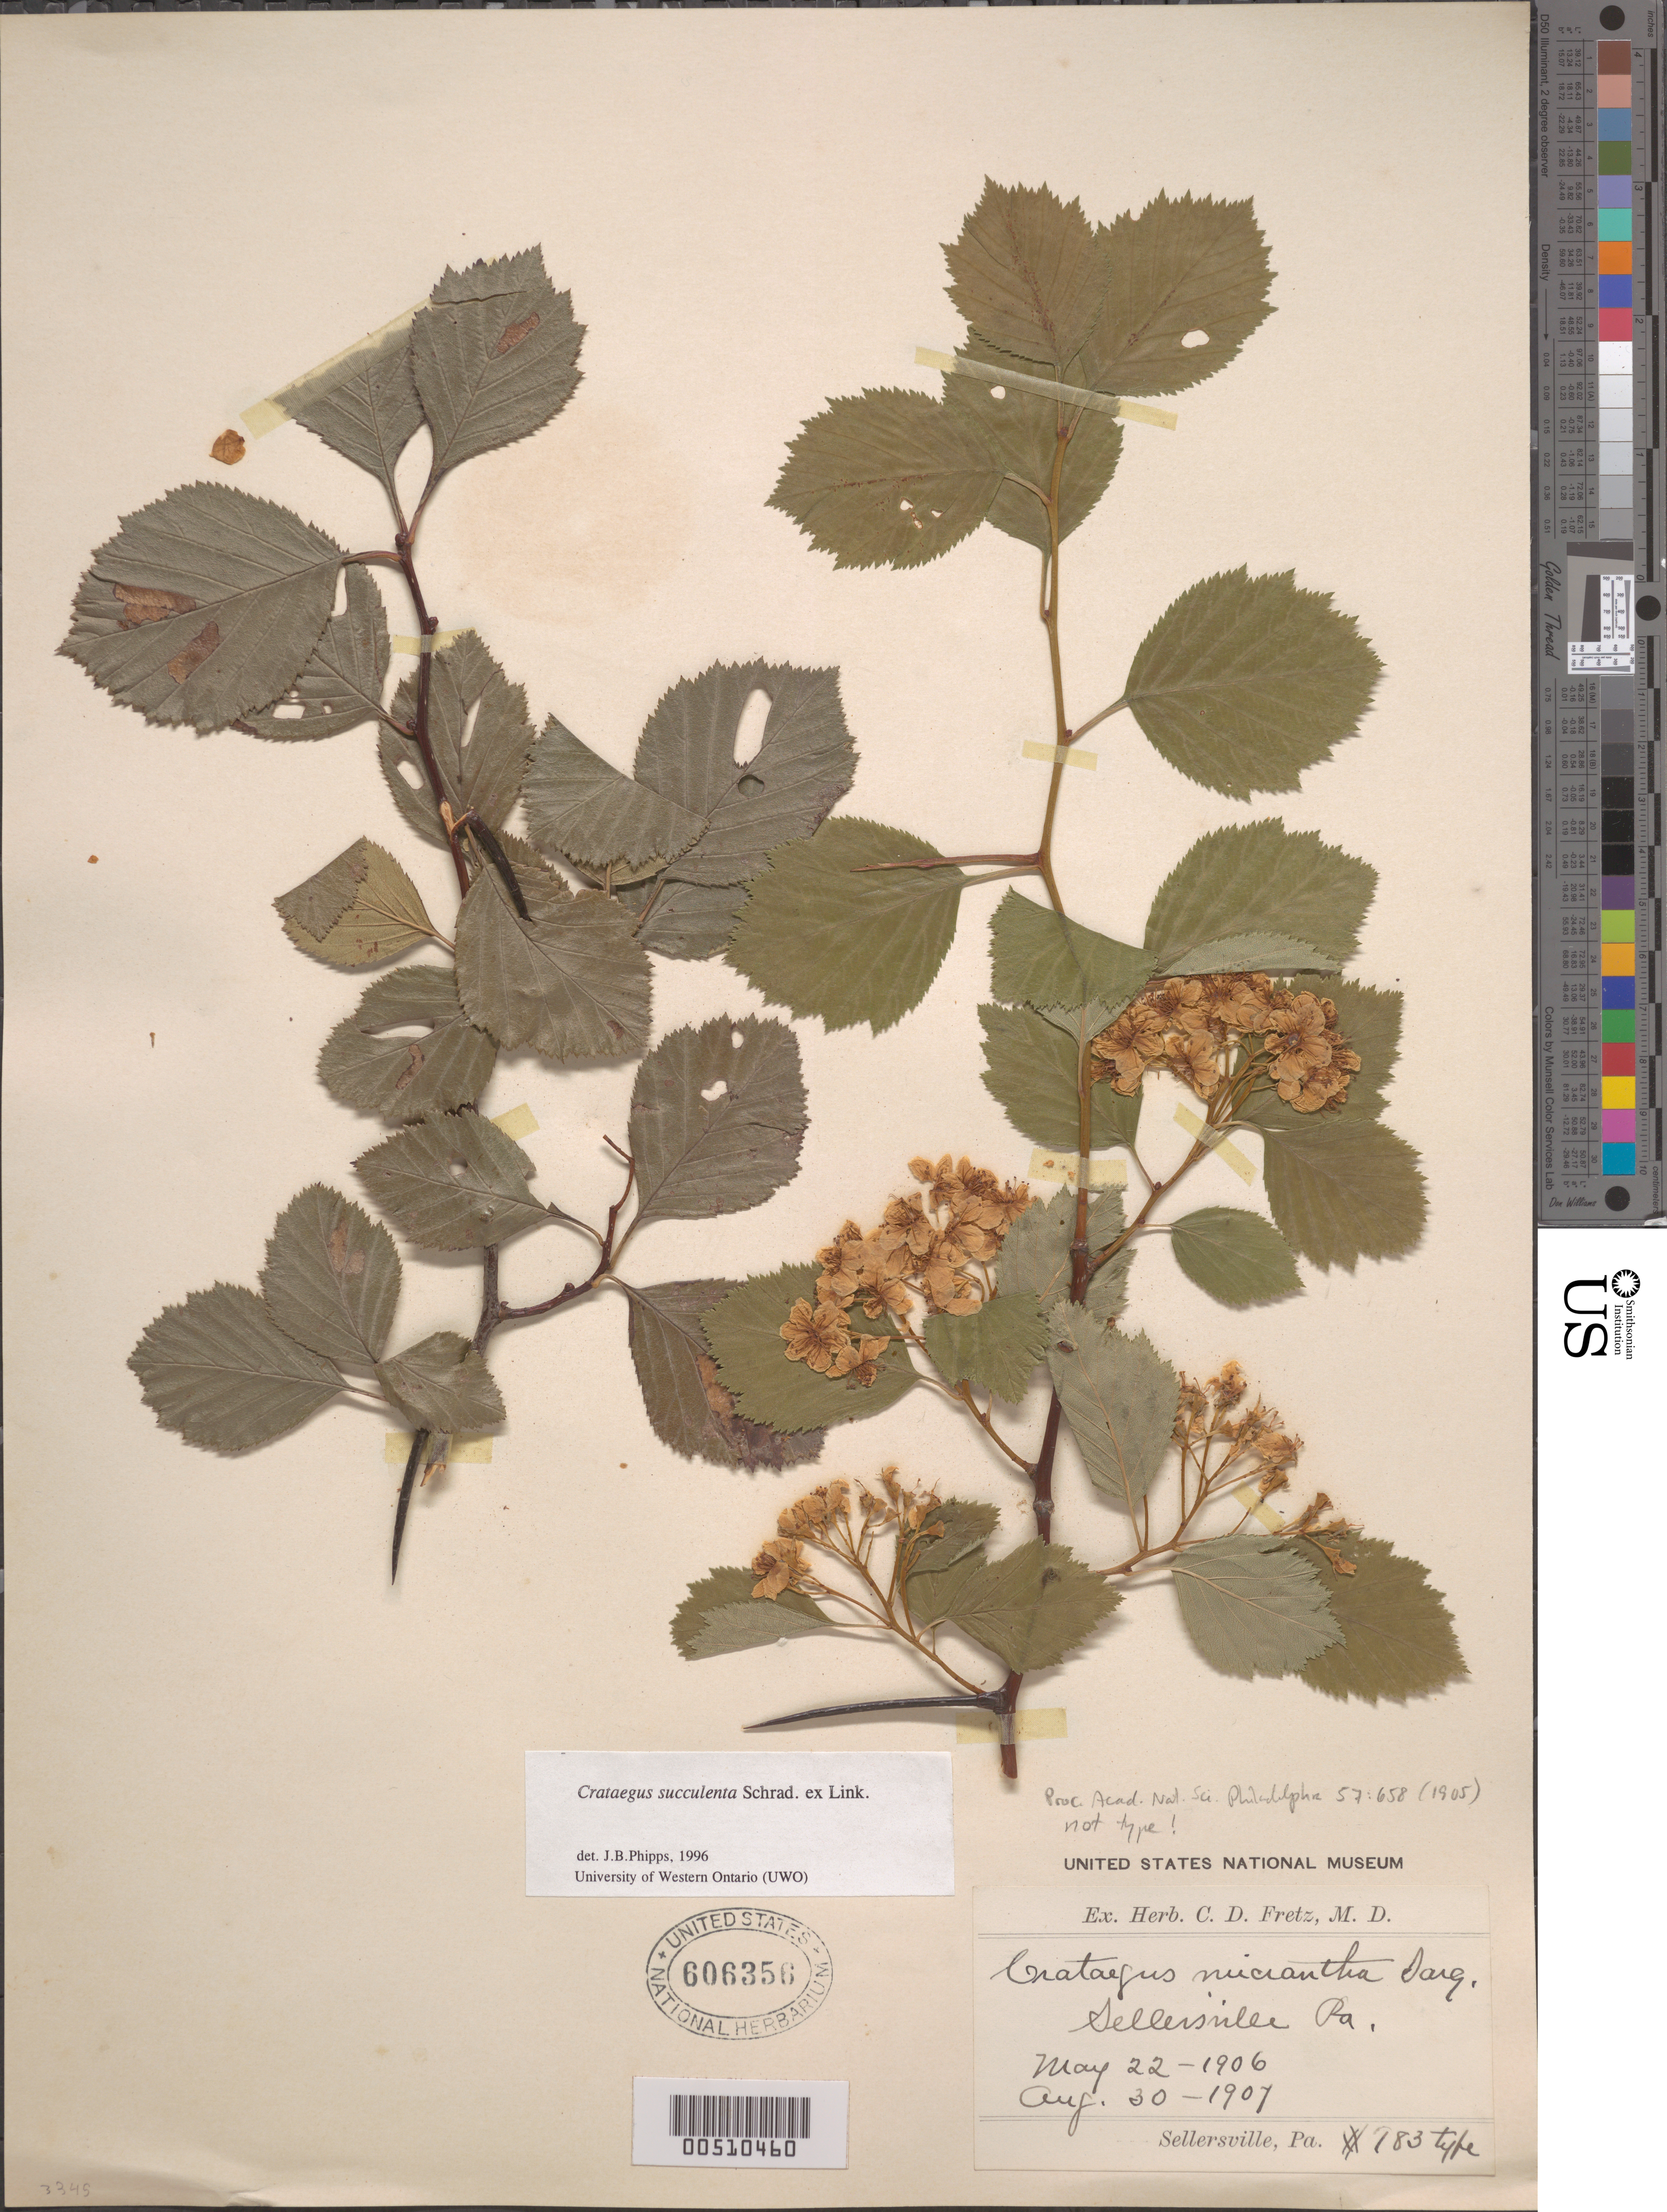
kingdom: Plantae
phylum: Tracheophyta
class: Magnoliopsida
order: Rosales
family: Rosaceae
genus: Crataegus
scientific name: Crataegus succulenta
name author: Schrad. ex Link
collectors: ex herb. C.D. Fretz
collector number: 783*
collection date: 1906-05-22/1907-08-30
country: United States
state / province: Pennsylvania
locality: Sellersville.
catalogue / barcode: US 606356